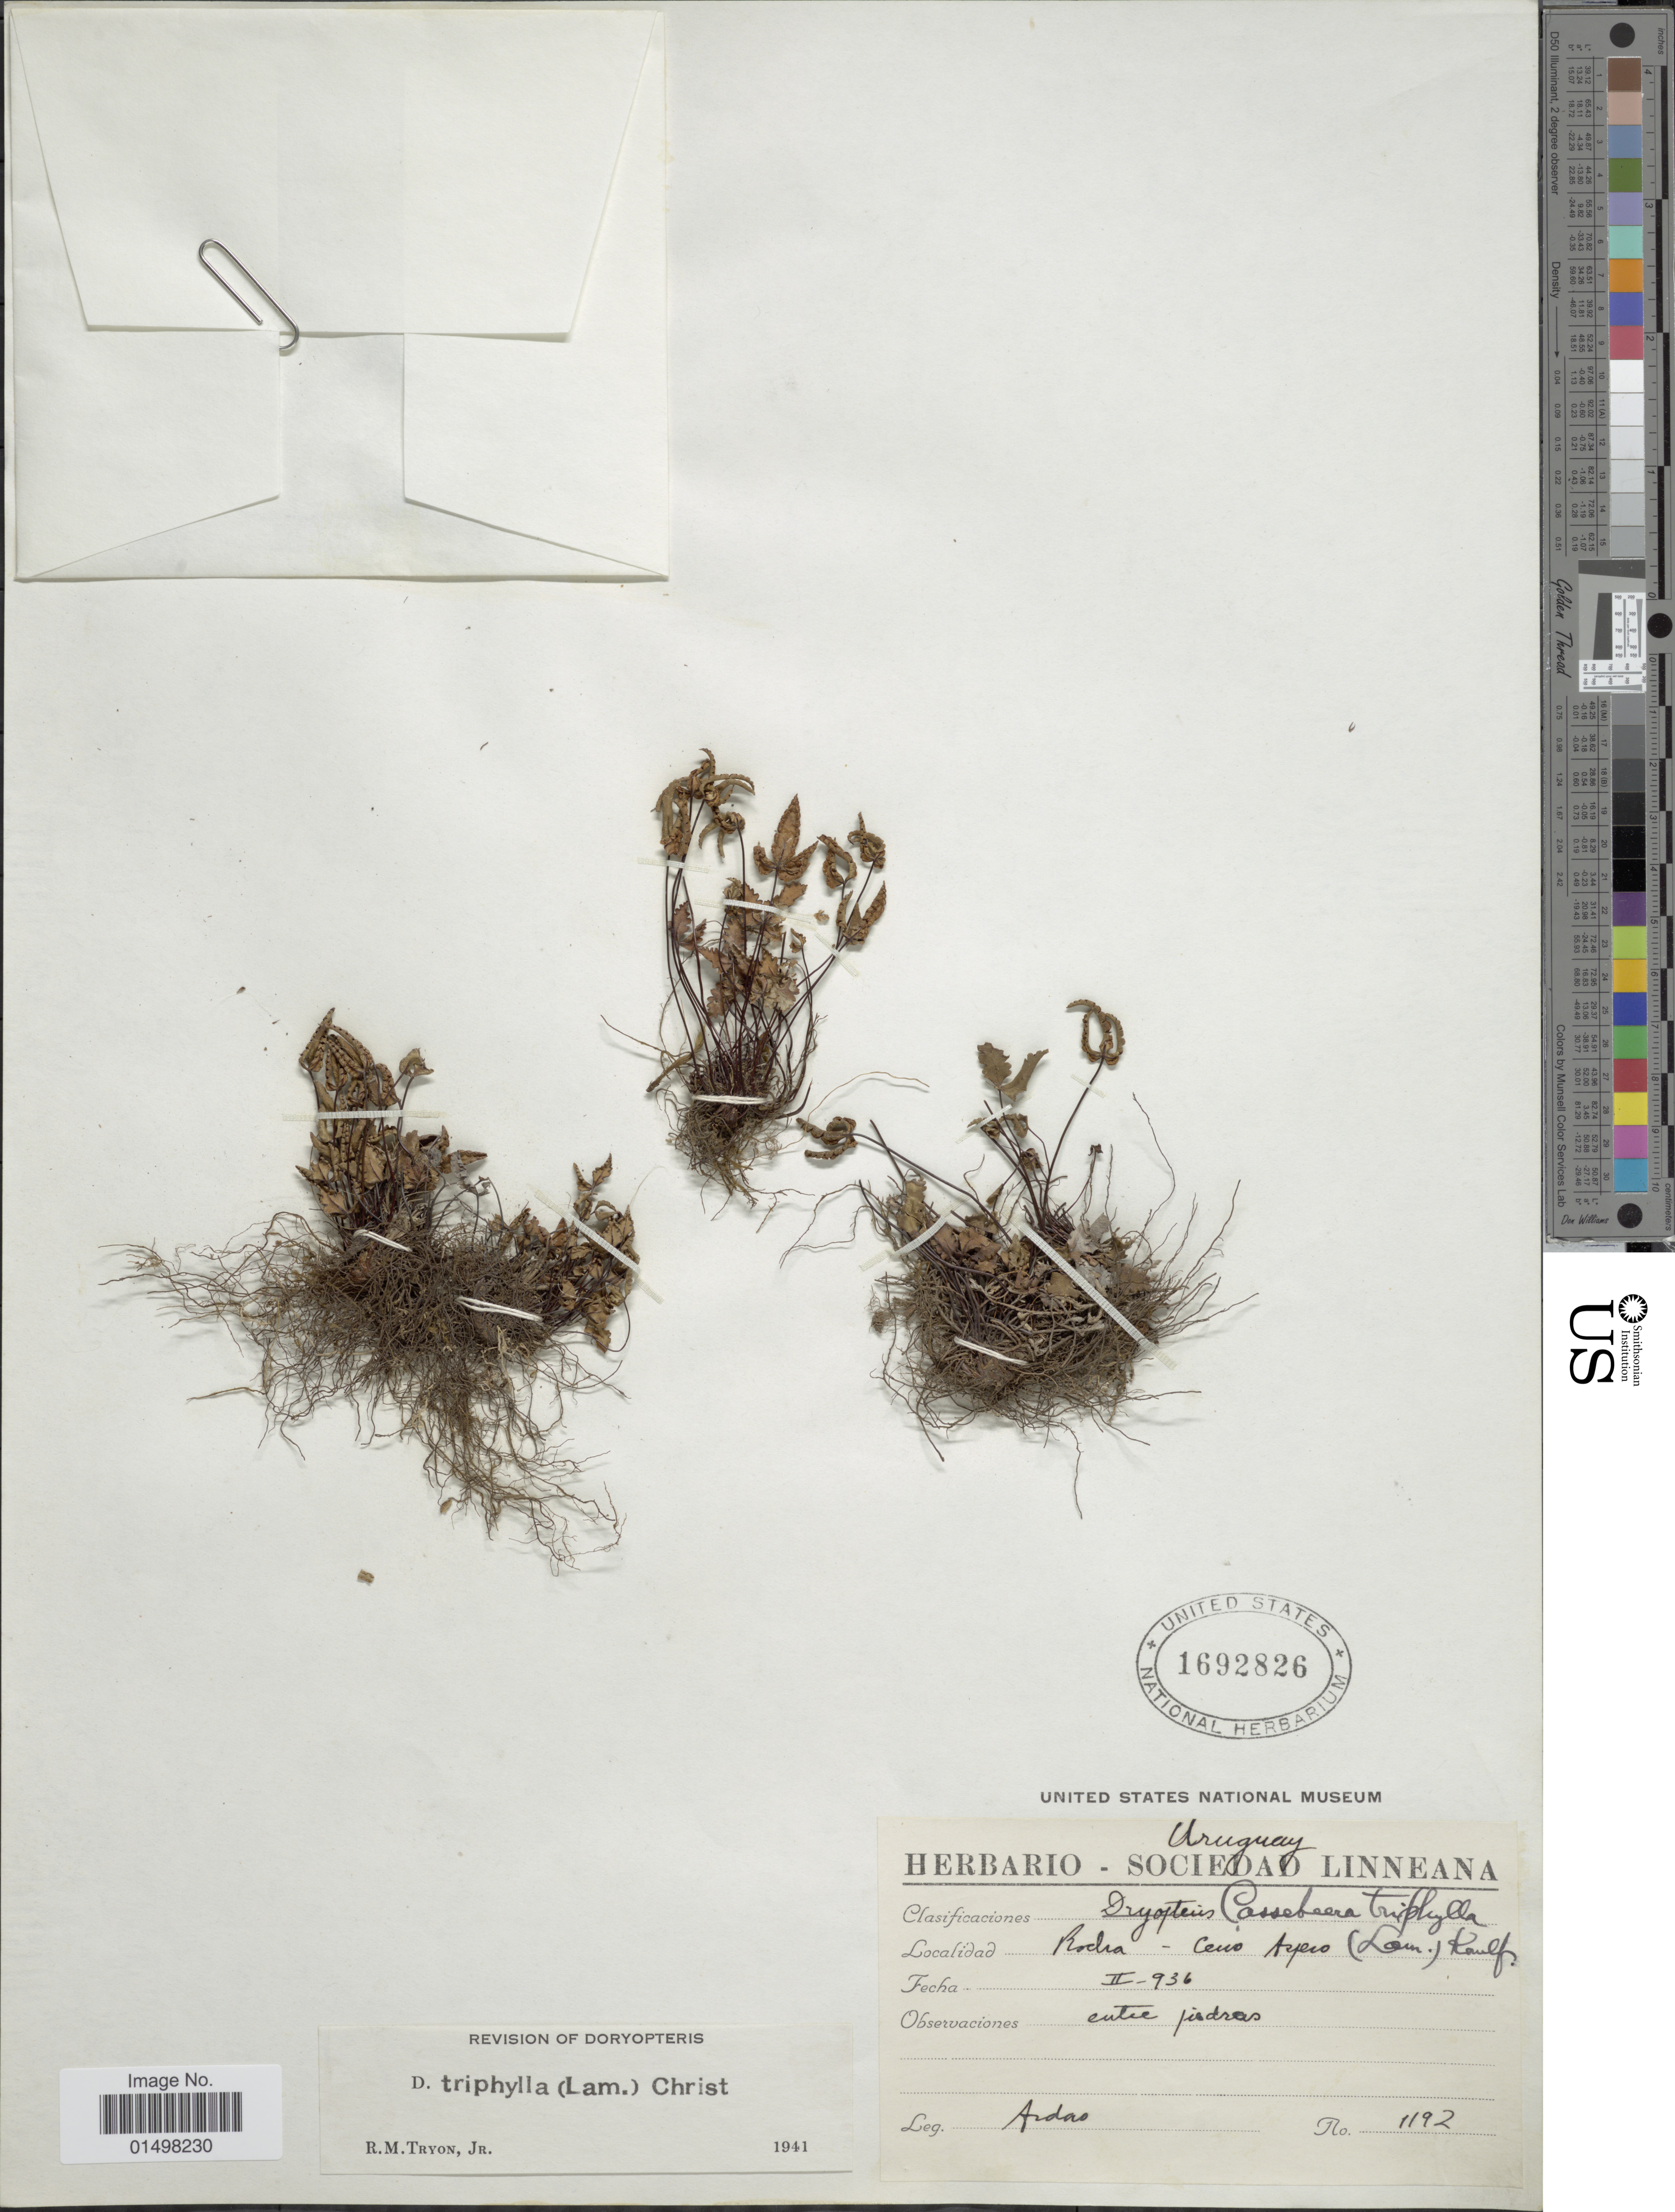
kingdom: Plantae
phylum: Tracheophyta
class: Polypodiopsida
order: Polypodiales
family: Pteridaceae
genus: Doryopteris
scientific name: Doryopteris triphylla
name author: (Lam.) Christ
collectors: Ardao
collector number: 1192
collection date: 1936-02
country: Uruguay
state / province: Rocha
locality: Cerro Aspero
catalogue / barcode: US 1692826